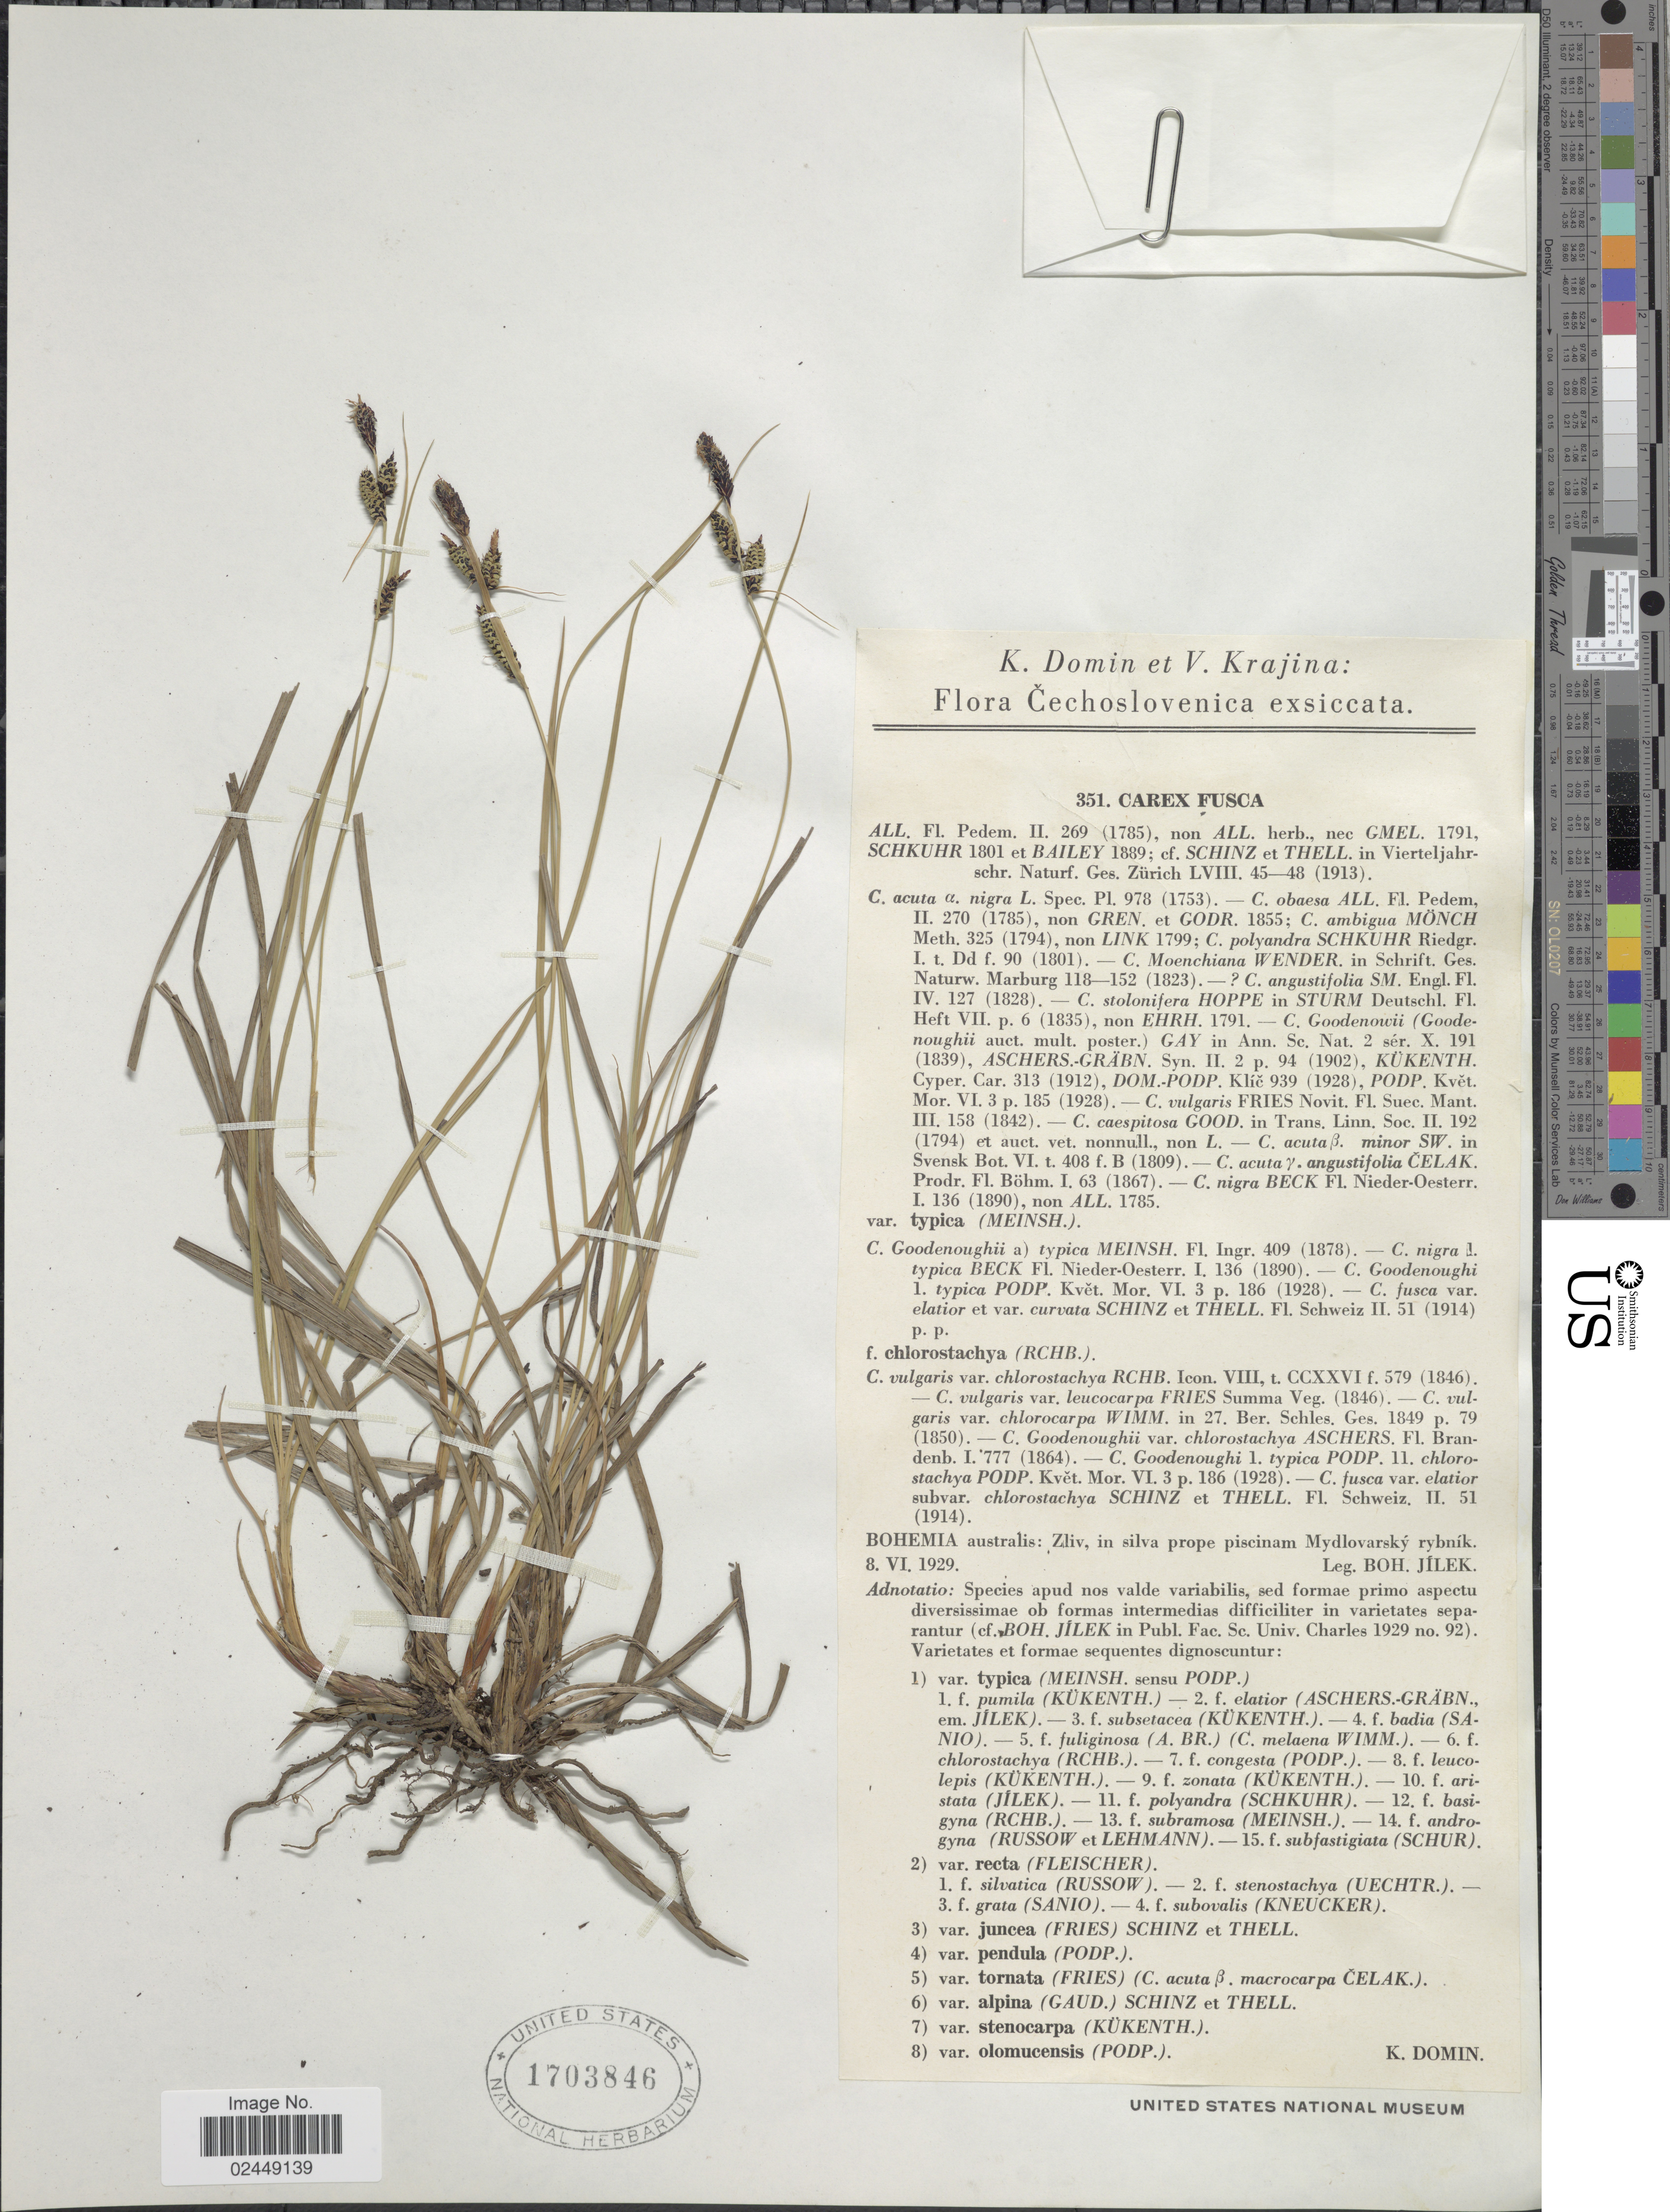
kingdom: Plantae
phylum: Tracheophyta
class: Liliopsida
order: Poales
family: Cyperaceae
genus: Carex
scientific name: Carex nigra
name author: (L.) Reichard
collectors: B. Jílek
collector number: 351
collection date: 1929-06-08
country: Czechia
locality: Bohemia australis: Zliv, in silva prope piscinam Mydlovarský rybník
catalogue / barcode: US 1703846